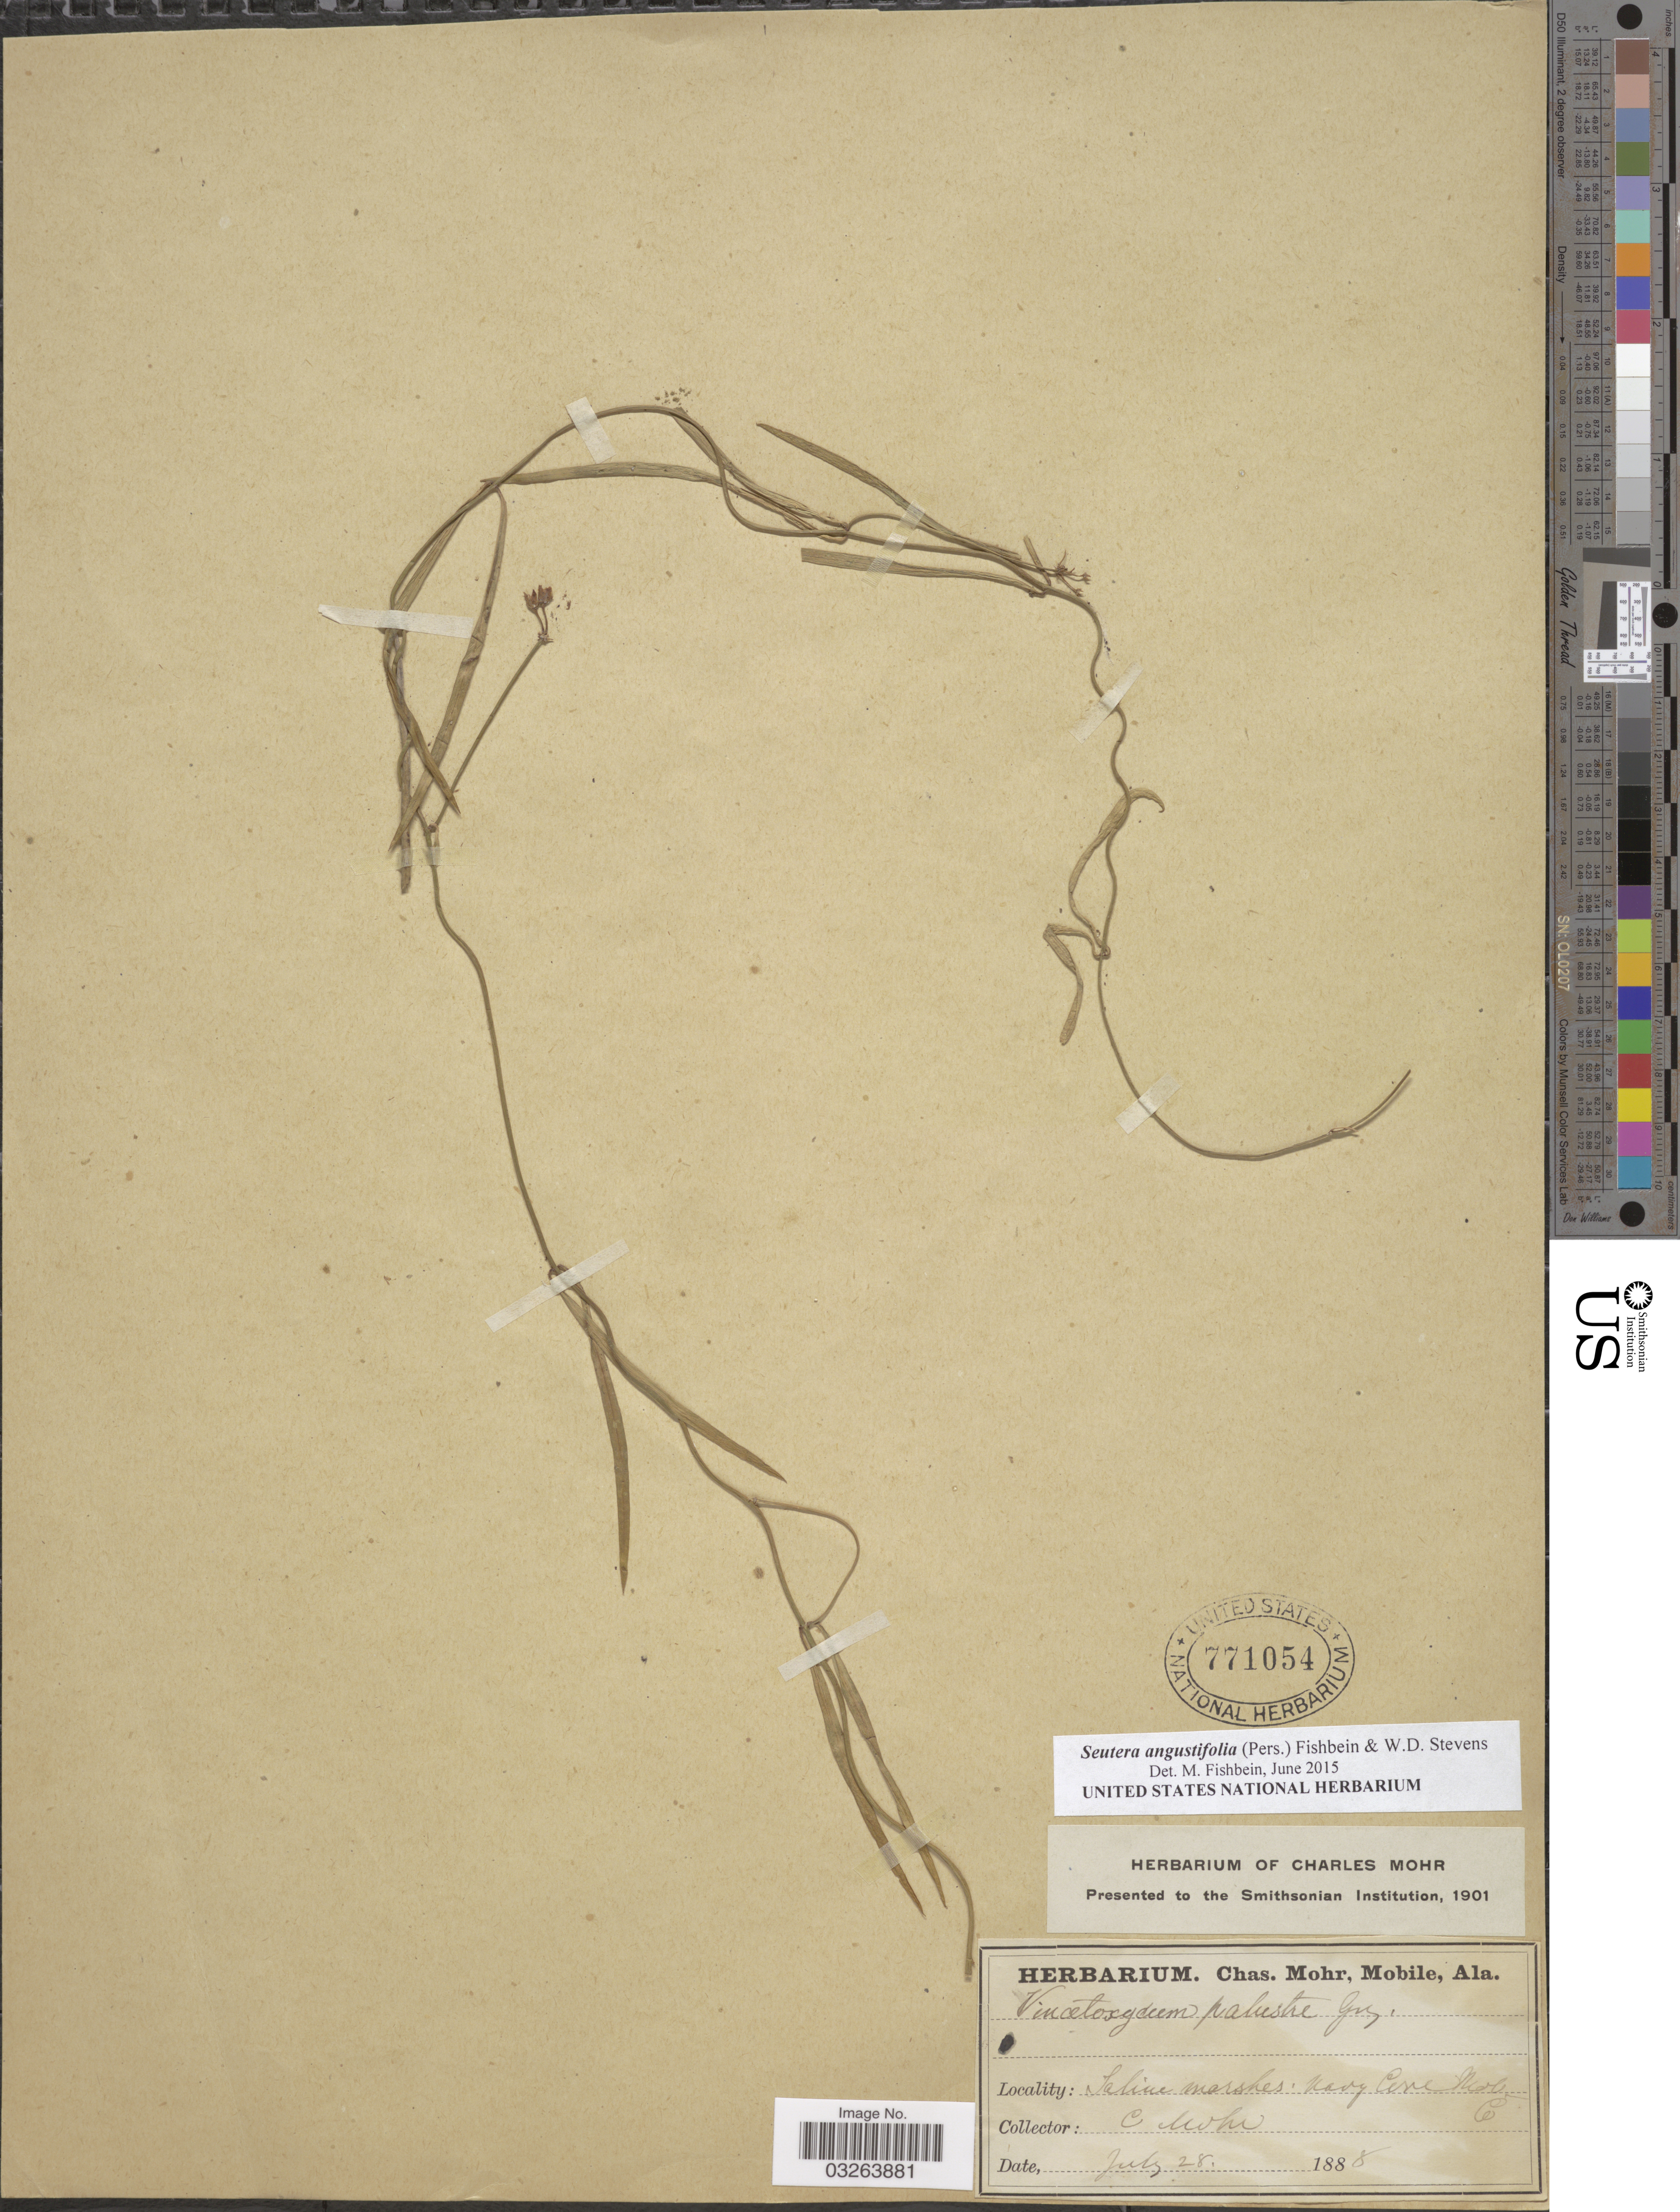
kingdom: Plantae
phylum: Tracheophyta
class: Magnoliopsida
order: Gentianales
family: Apocynaceae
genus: Seutera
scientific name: Seutera angustifolia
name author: Fishbein & W.D. Stevens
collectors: Mohr, C. T. (herbarium)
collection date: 1888-07-28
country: United States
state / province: Alabama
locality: Navy Cove Mobile Co.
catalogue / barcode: US 771054